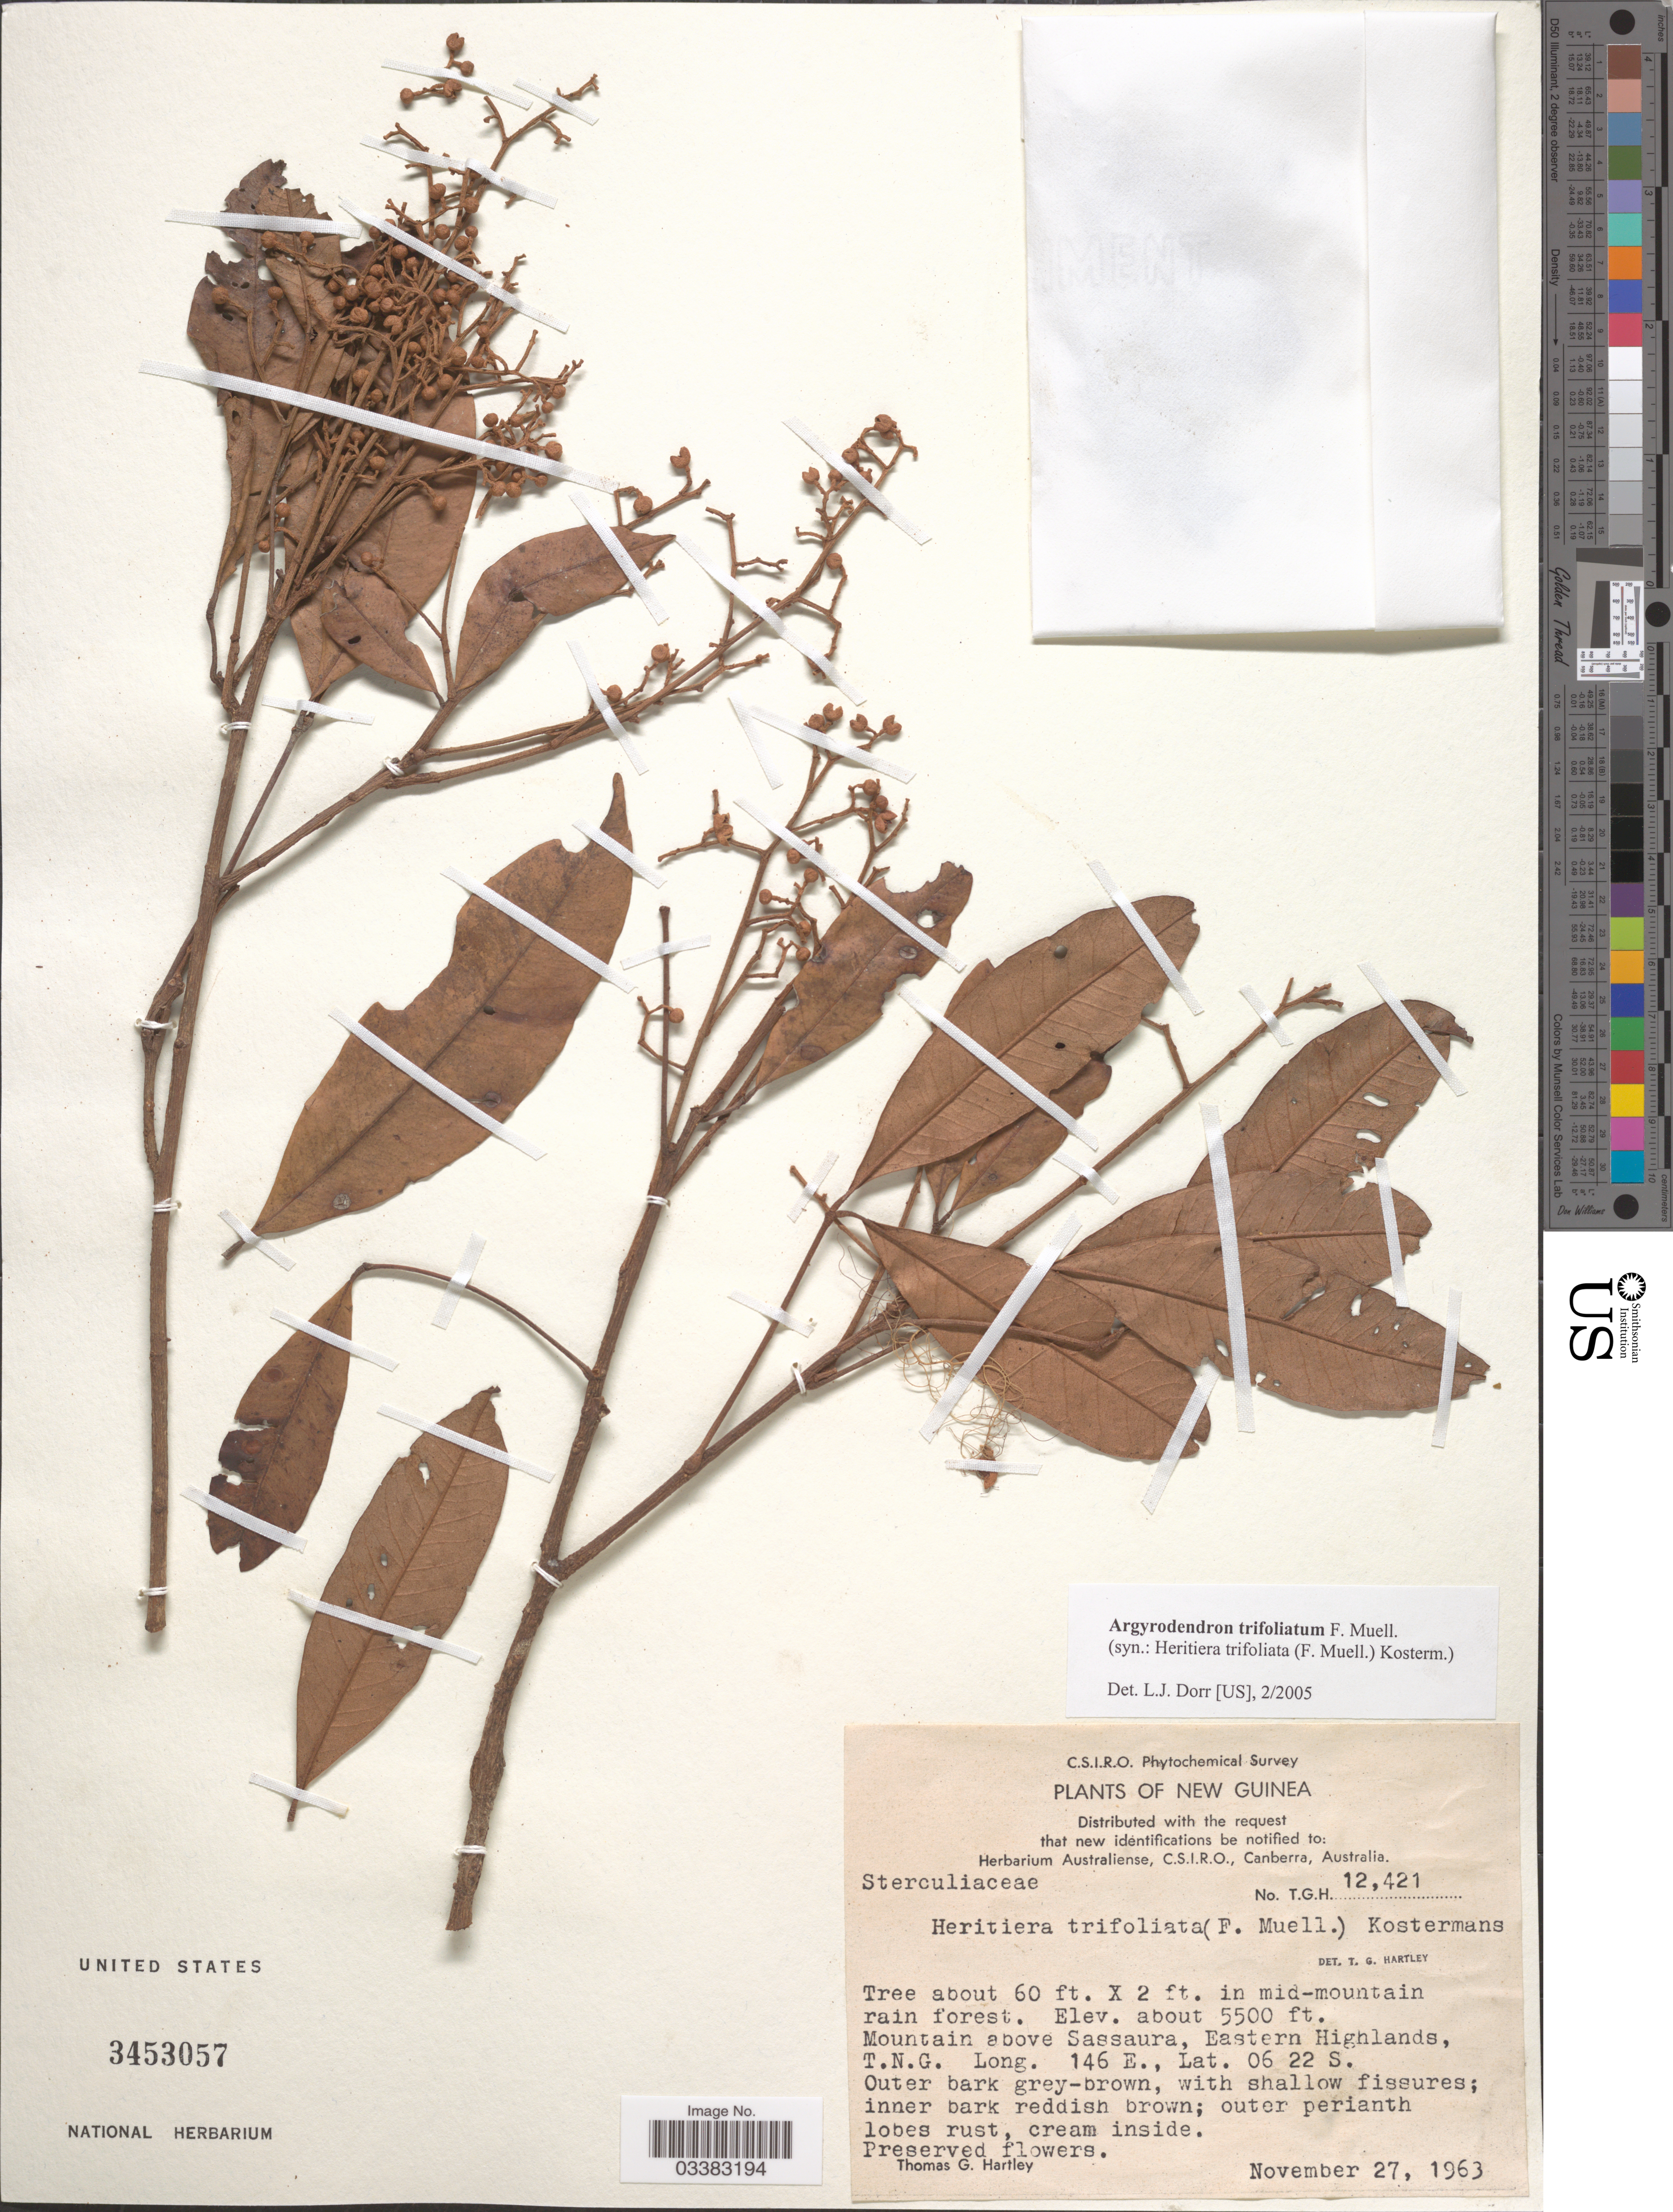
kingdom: Plantae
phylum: Tracheophyta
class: Magnoliopsida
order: Malvales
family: Malvaceae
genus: Argyrodendron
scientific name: Argyrodendron trifoliolatum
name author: F. Muell.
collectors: T. Hartley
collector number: T.G.H. 12421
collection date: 1963-11-27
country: Papua New Guinea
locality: New Guinea. Mountain above Sassaura, Eastern Highlands, T.N.G.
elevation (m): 1676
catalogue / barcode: US 3453057